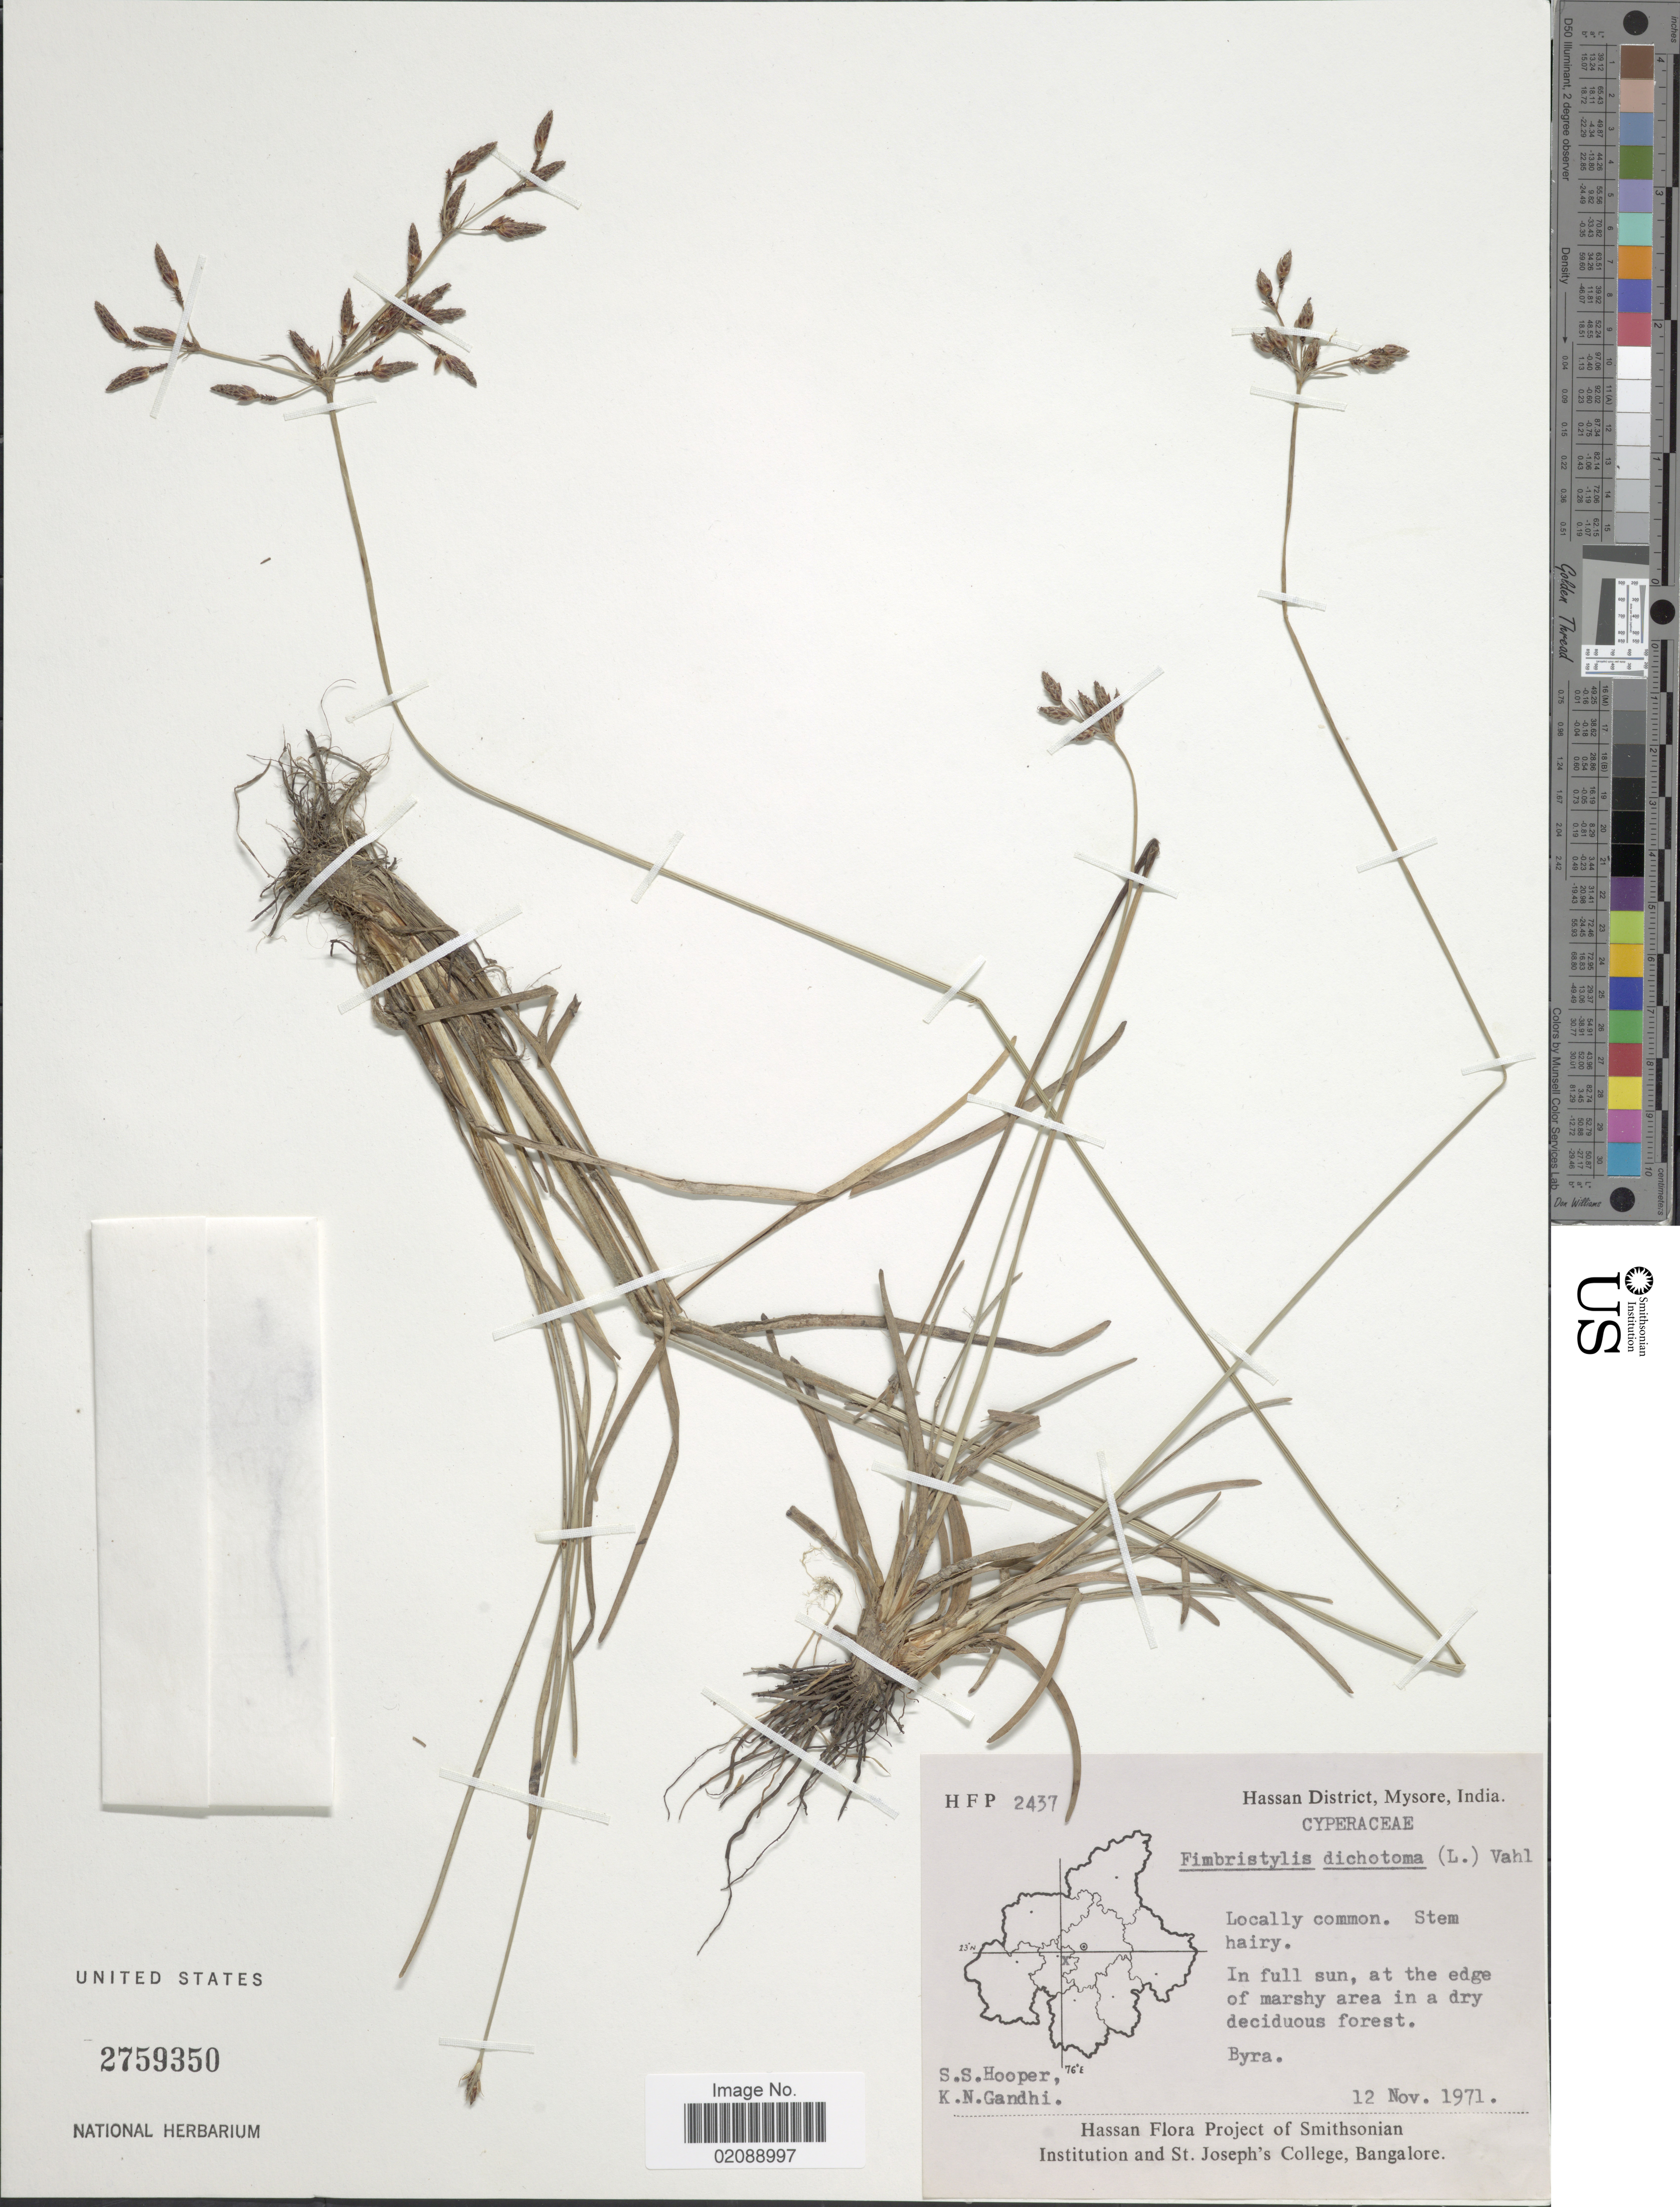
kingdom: Plantae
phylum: Tracheophyta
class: Liliopsida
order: Poales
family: Cyperaceae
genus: Fimbristylis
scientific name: Fimbristylis dichotoma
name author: (L.) Vahl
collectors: S. S. Hooper & K. N. Gandhi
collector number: H F P 2437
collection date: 1971-11-12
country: India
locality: Hassan District, Mysore, In full sun, at the edge of marshy area in a dry deciduous forest, Byra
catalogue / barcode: US 2759350